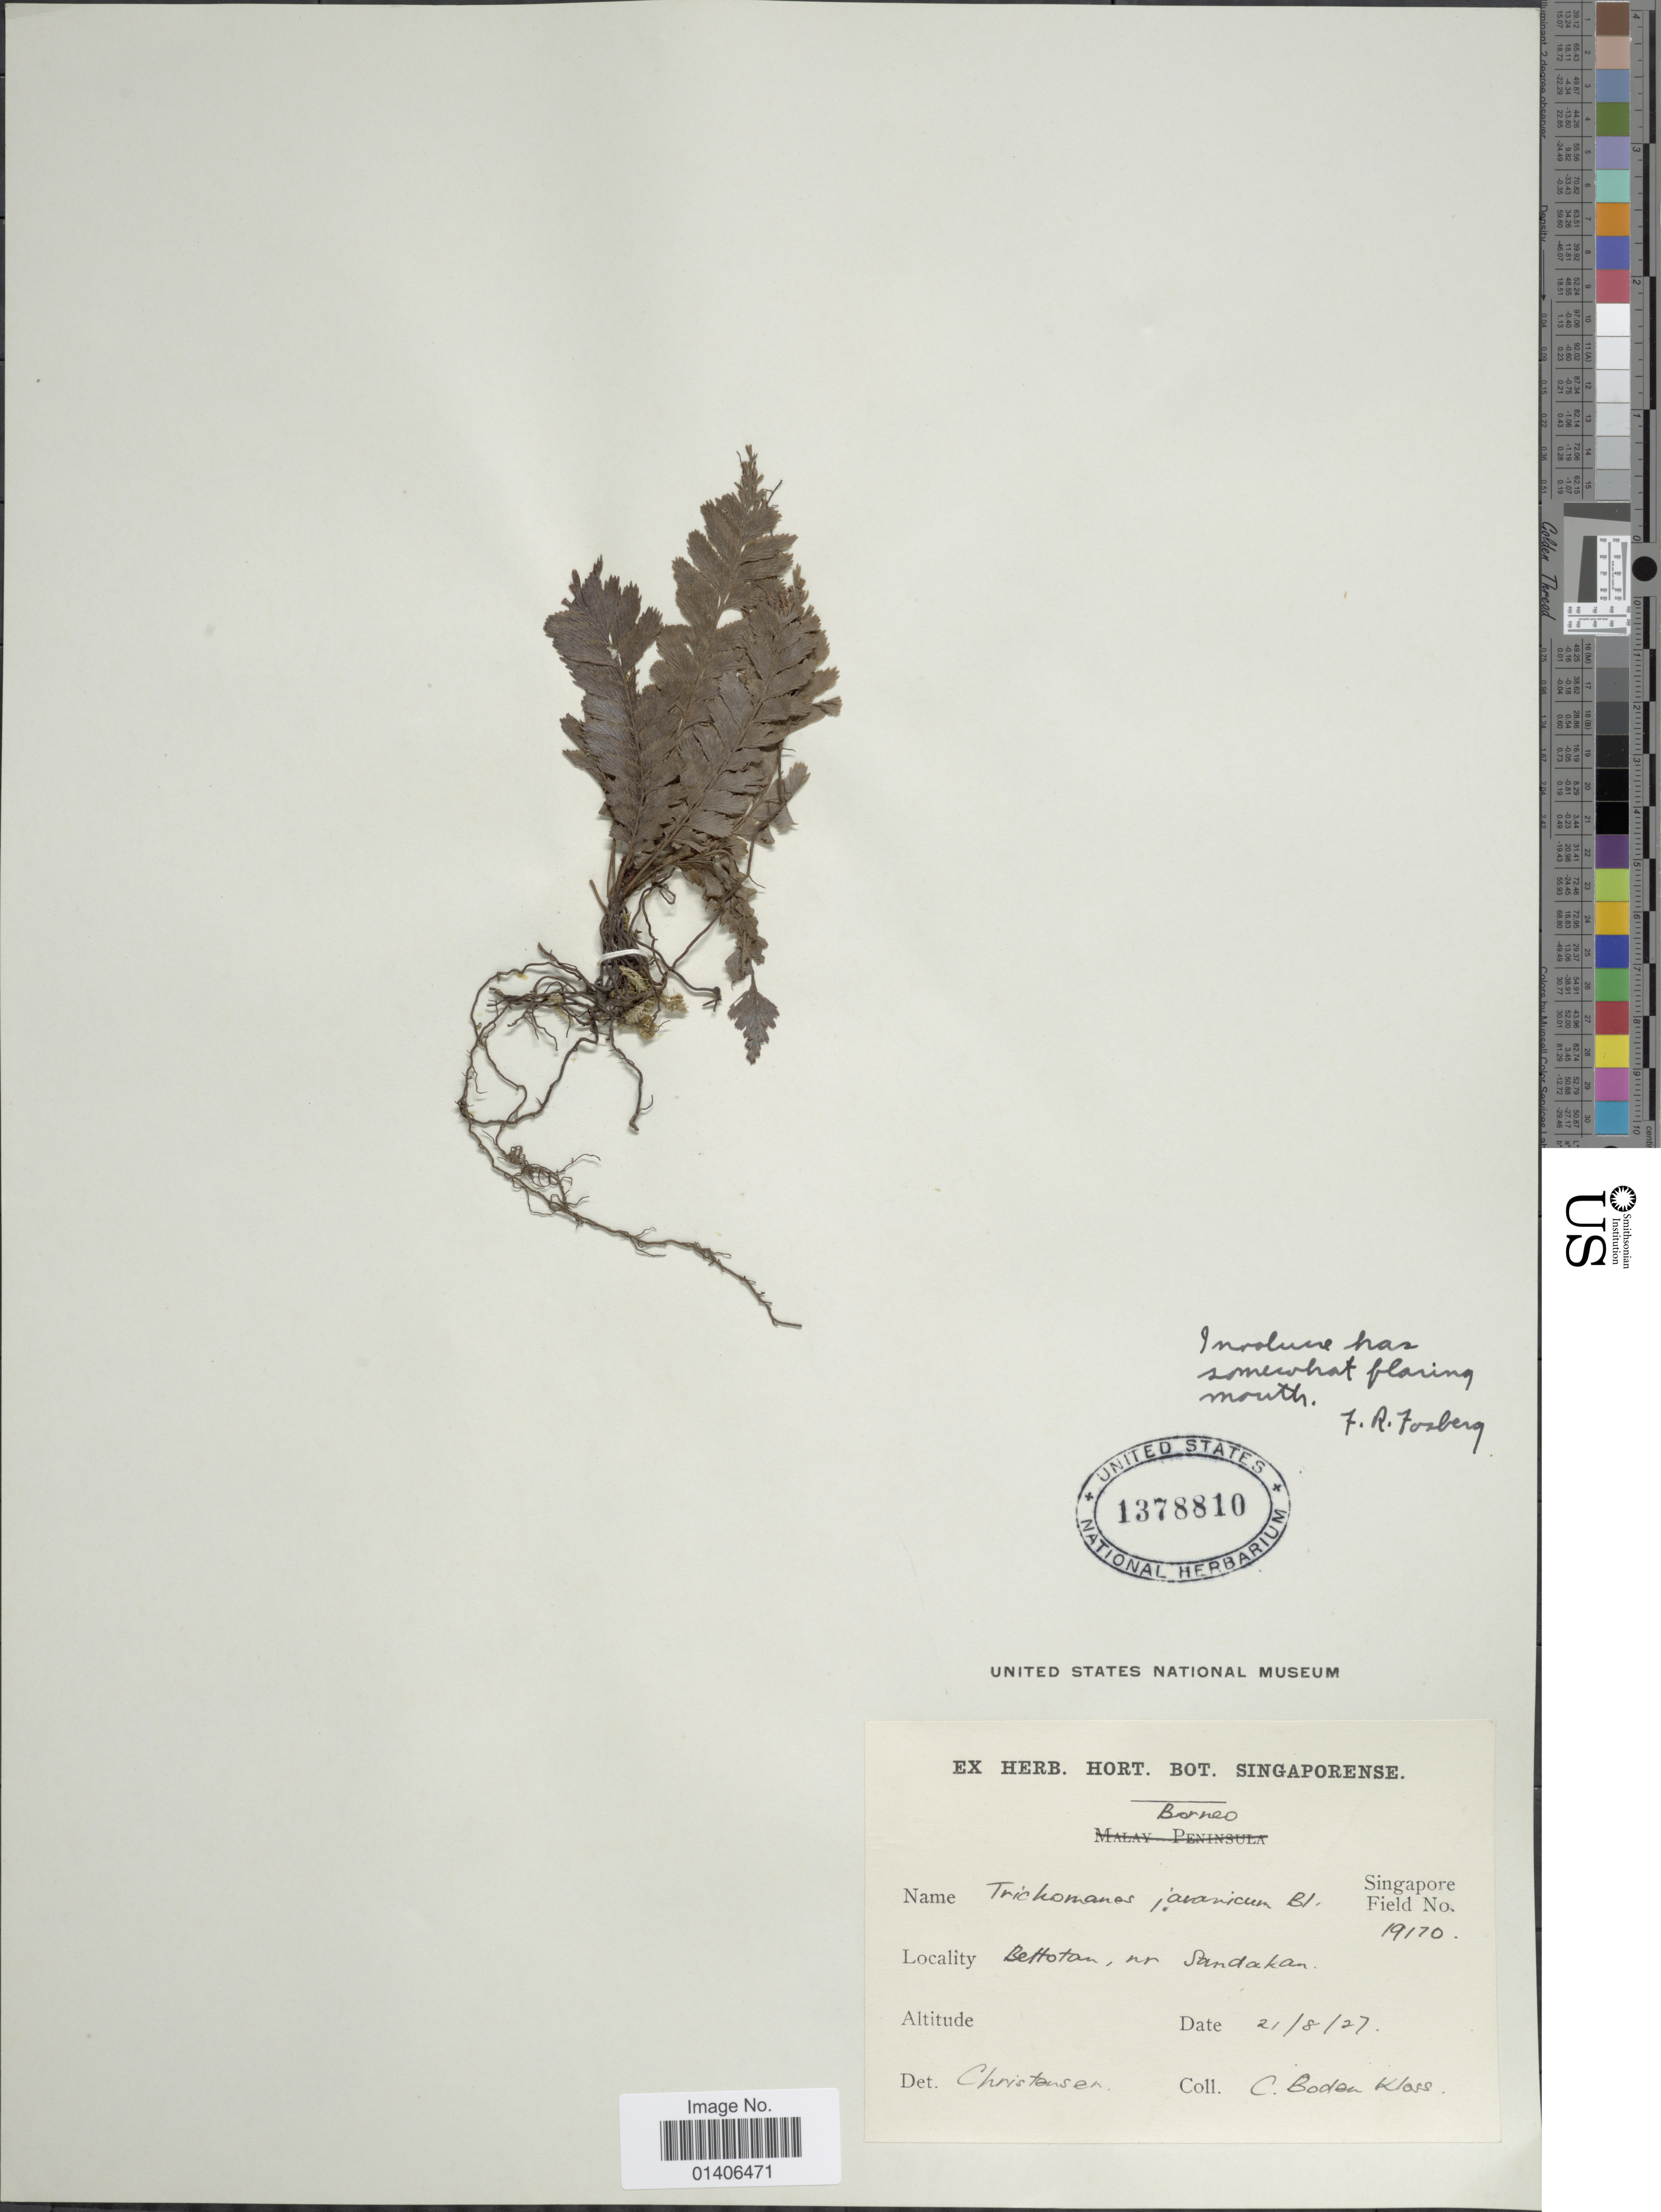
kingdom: Plantae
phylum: Tracheophyta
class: Polypodiopsida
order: Hymenophyllales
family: Hymenophyllaceae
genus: Cephalomanes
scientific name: Cephalomanes javanicum var. javanicum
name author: C. Presl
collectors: C. Boden-Kloss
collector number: Singapore Field 19170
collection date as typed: Transcribed d/m/y: 21/8/27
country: Malaysia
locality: Borneo, Bettotan, nr Sandaken [interpreted]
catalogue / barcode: US 1378810